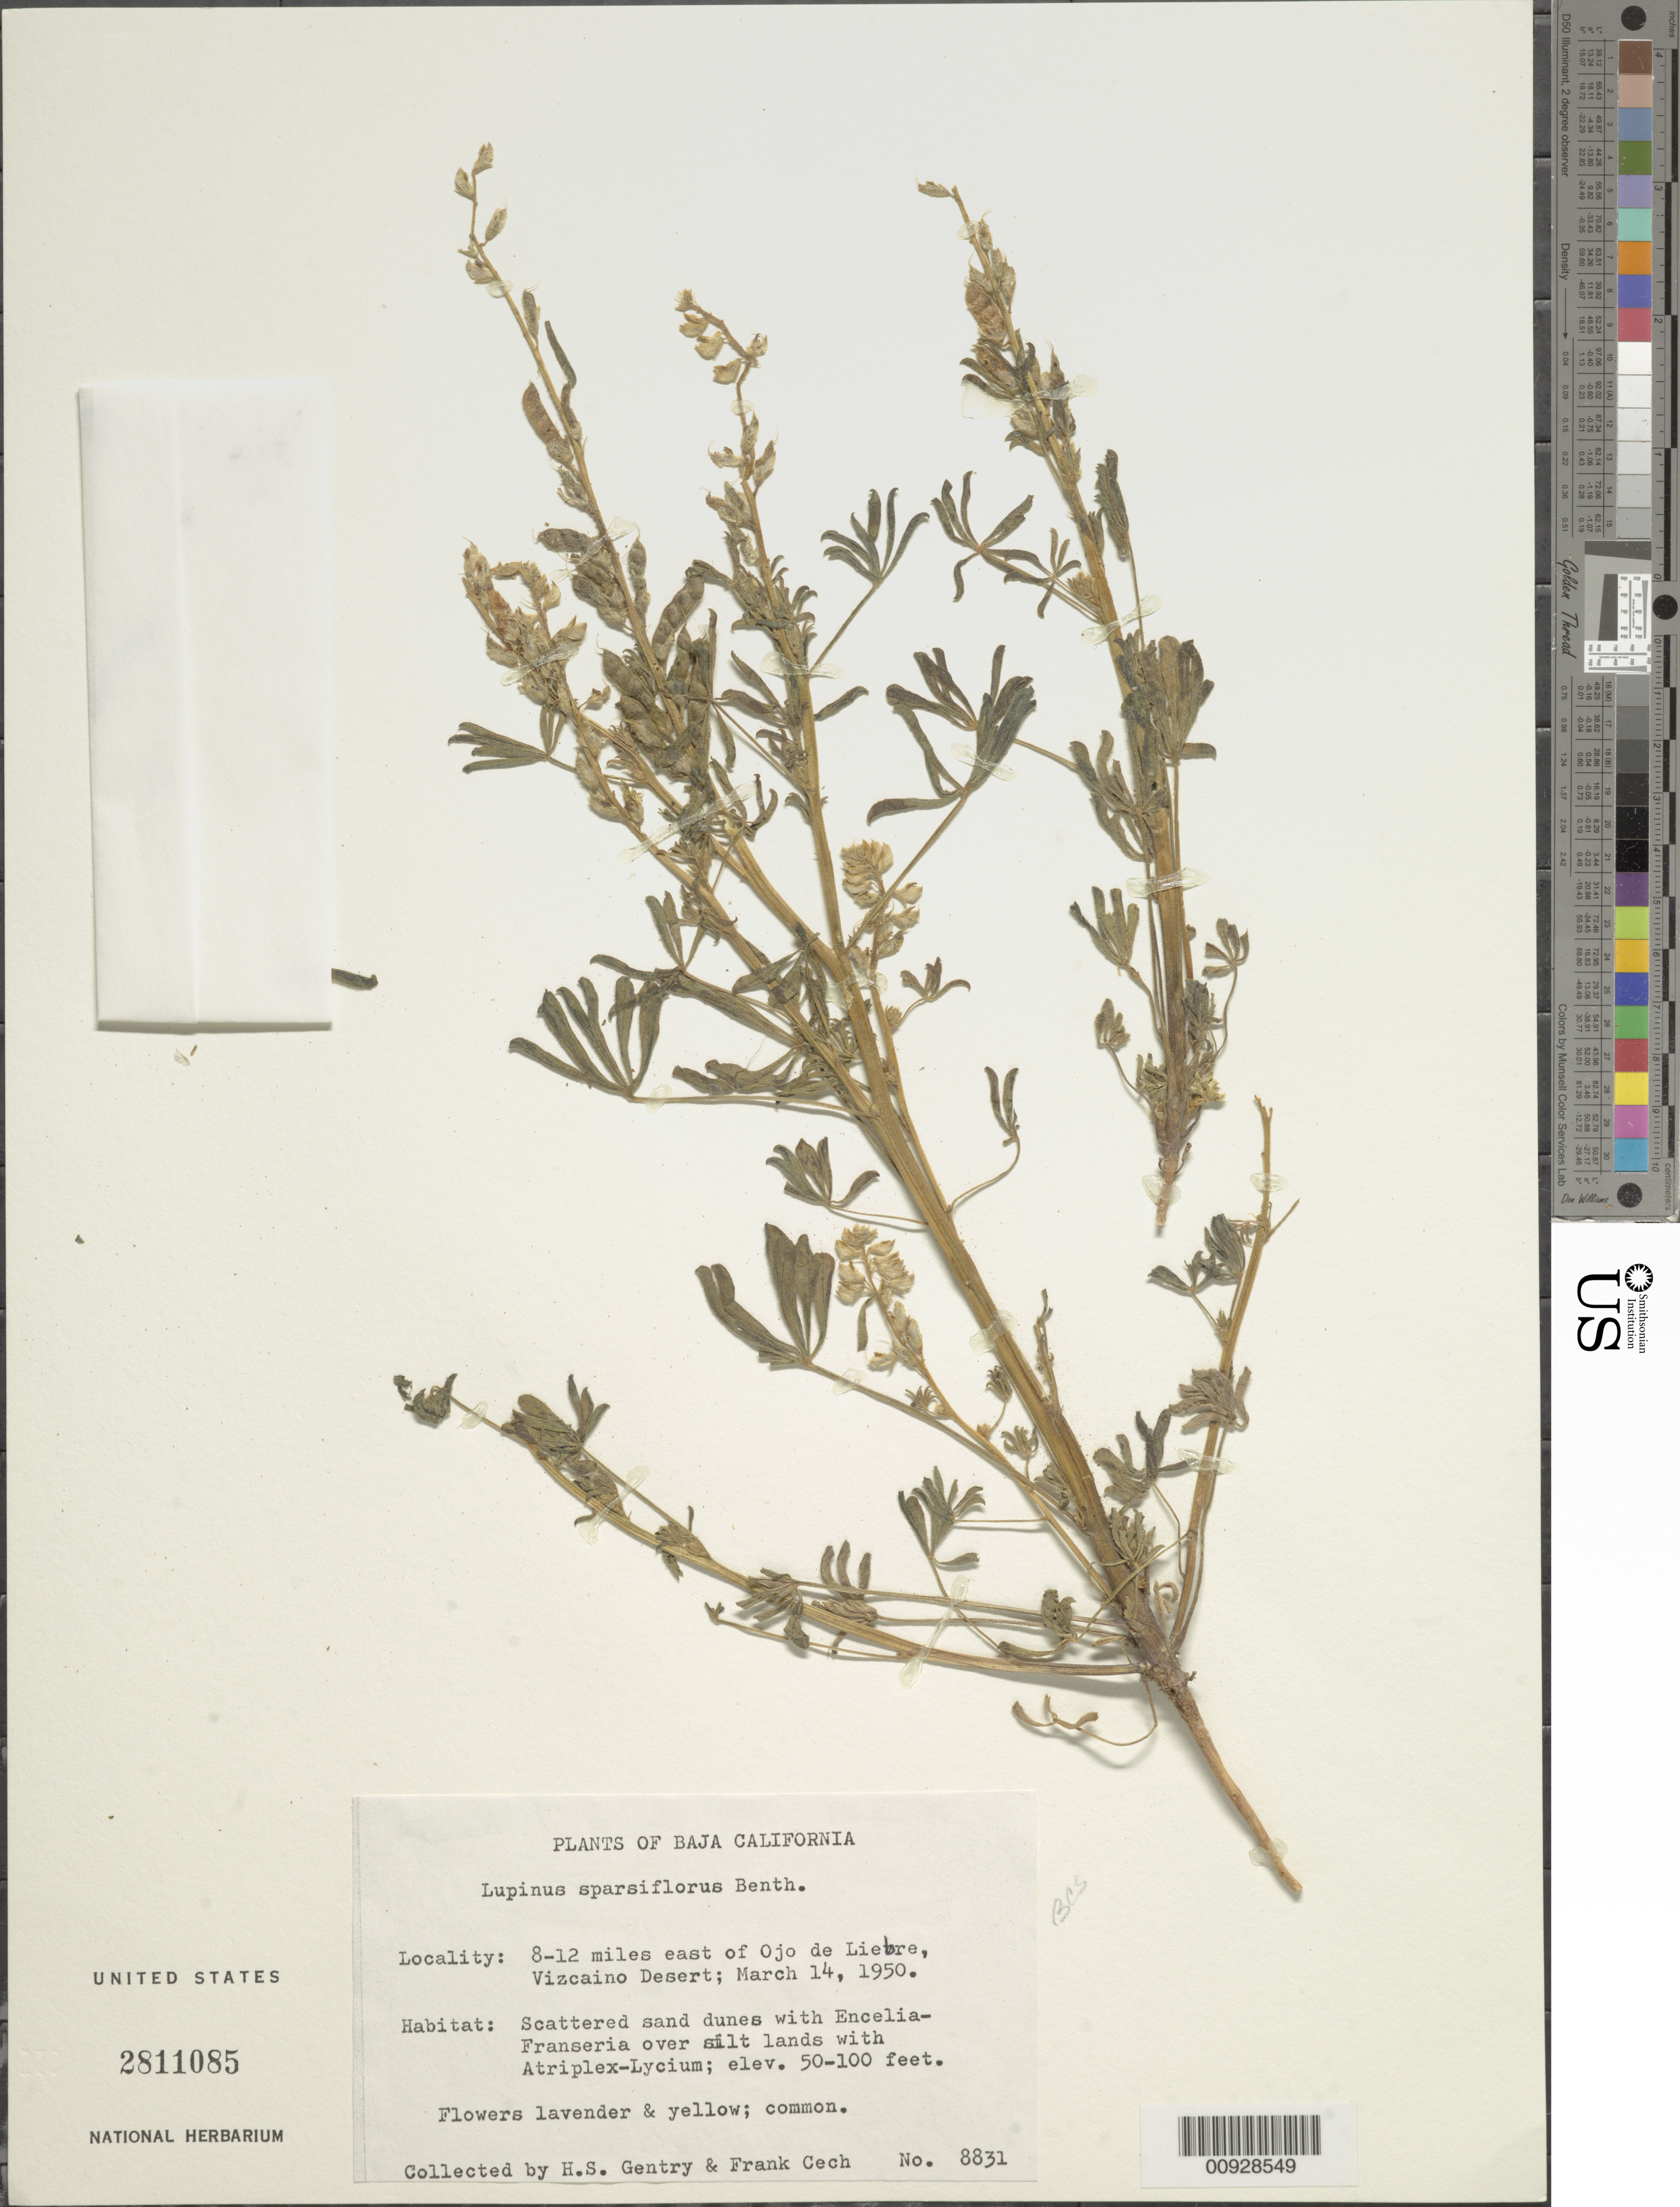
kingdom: Plantae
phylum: Tracheophyta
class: Magnoliopsida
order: Fabales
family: Fabaceae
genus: Lupinus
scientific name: Lupinus sparsiflorus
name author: Benth.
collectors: H. S. Gentry & F. Cech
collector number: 8831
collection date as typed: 14 Mar 1950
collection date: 1950-03-14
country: Mexico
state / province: Baja California Sur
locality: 8-12 miles east of Ojo de Liebre, Vizcaino Desert.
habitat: Scattered sand dunes with Encelia-Franseria over silt lands with Atriplex-Lycium.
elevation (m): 15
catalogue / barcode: US 2811085